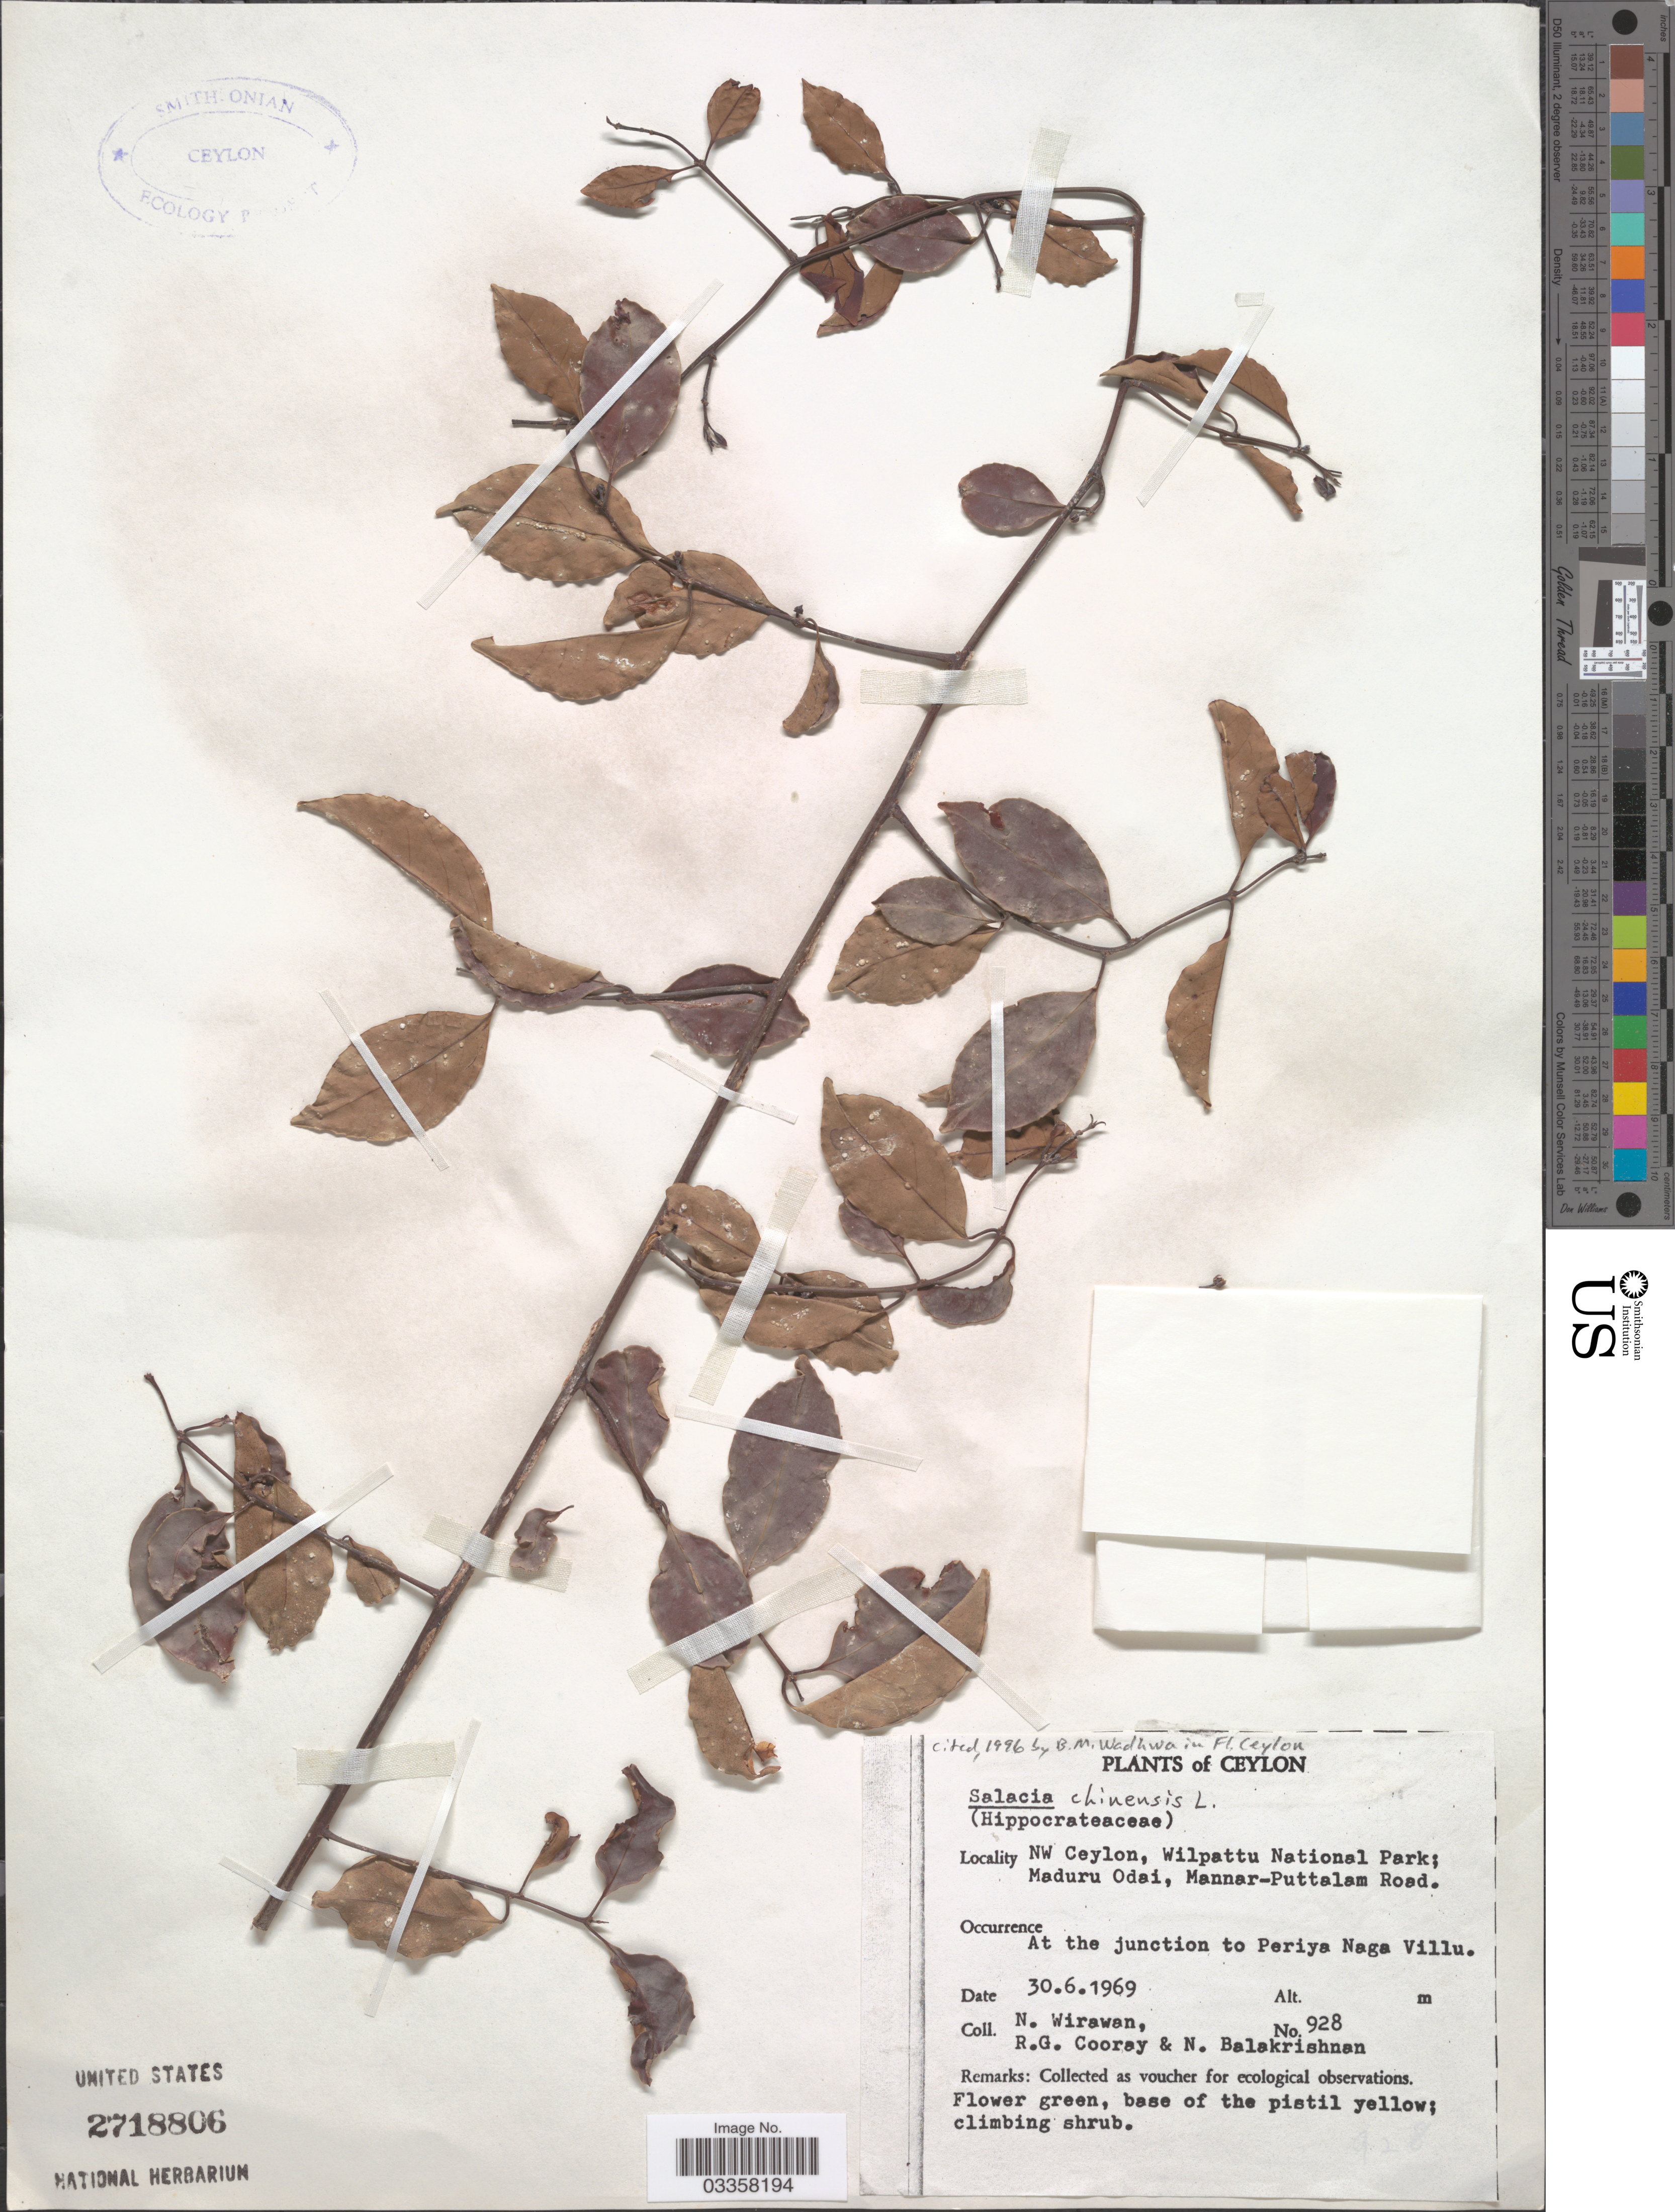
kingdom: Plantae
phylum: Tracheophyta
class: Magnoliopsida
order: Celastrales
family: Celastraceae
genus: Salacia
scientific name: Salacia chinensis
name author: L.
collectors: N. Wirawan, R. Cooray & N. Balakrishnan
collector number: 928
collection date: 1969-06-30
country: Sri Lanka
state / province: North Western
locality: Ceylon, NW Ceylon, Wilpattu National Park; Maduru Odai, Mannar-Puttalam Road, At the junction to Periya Naga Villu.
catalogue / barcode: US 2718806